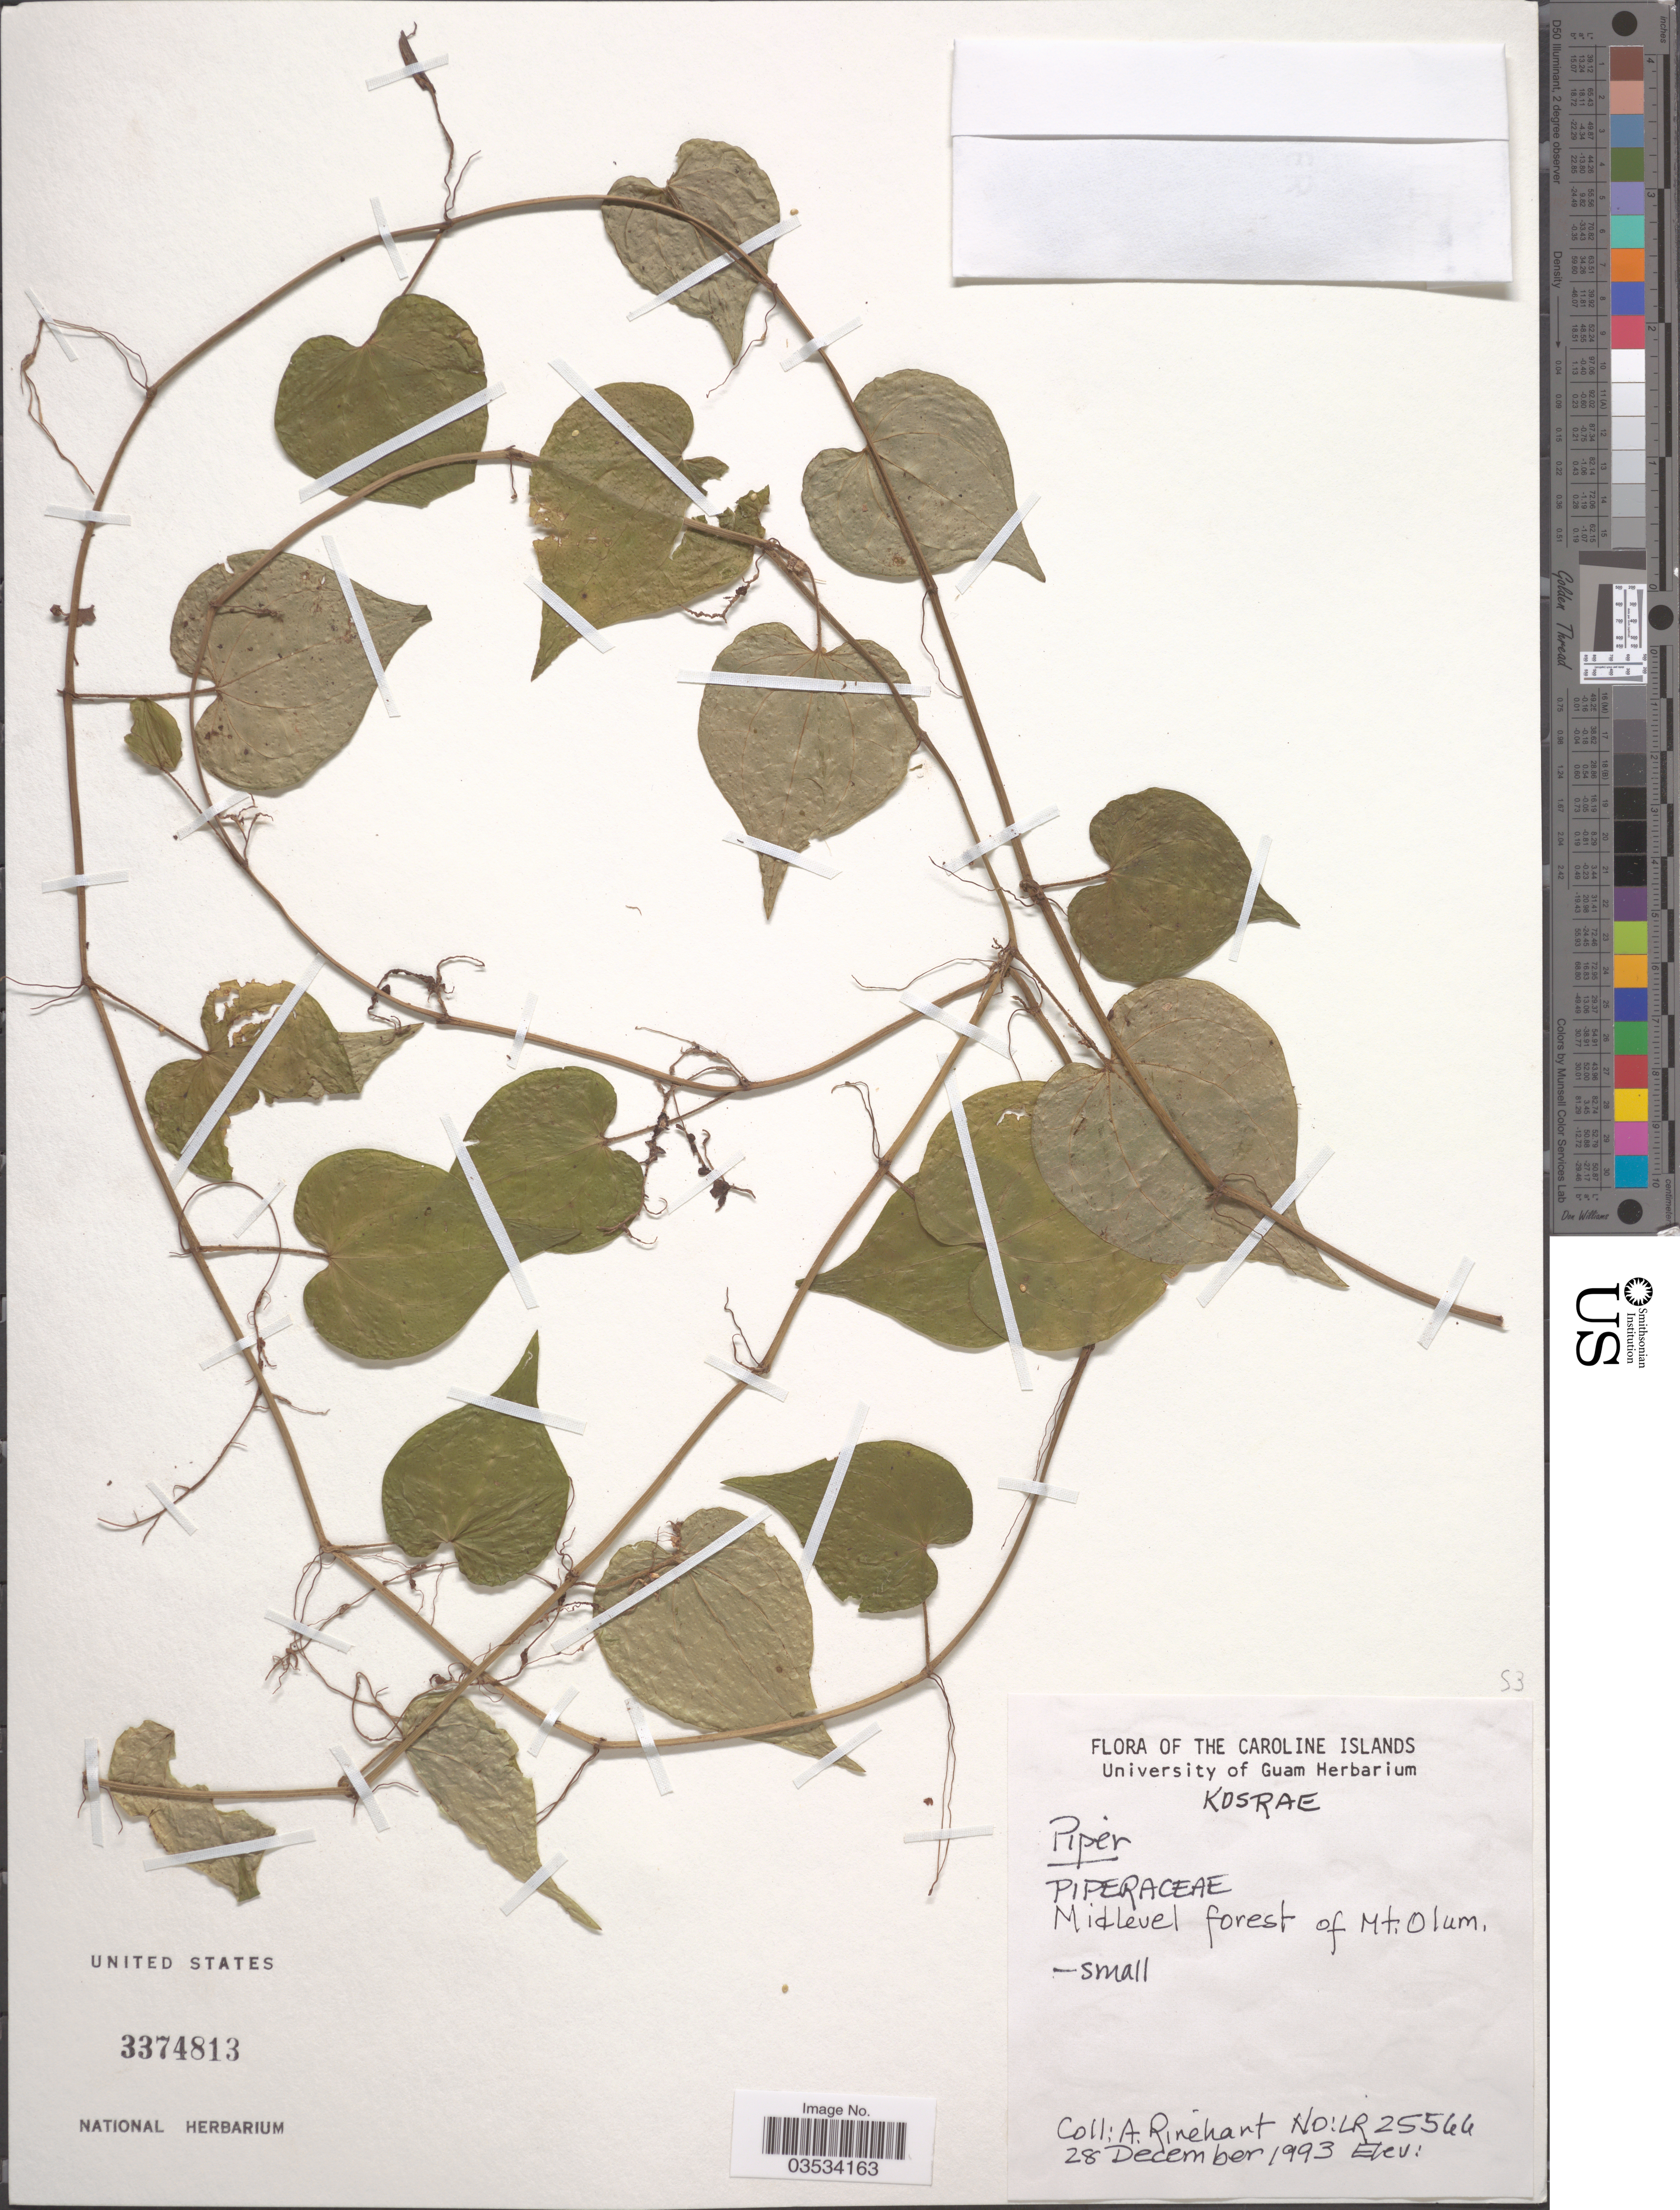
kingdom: Plantae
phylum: Tracheophyta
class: Magnoliopsida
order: Piperales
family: Piperaceae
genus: Piper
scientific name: Piper sp.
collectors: A. Rinehart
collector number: LR25566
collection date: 1993-12-28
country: Micronesia, Federated States of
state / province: Kosrae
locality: The Caroline Islands. Midlevel forest of Mt. Olum.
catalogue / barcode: US 3374813